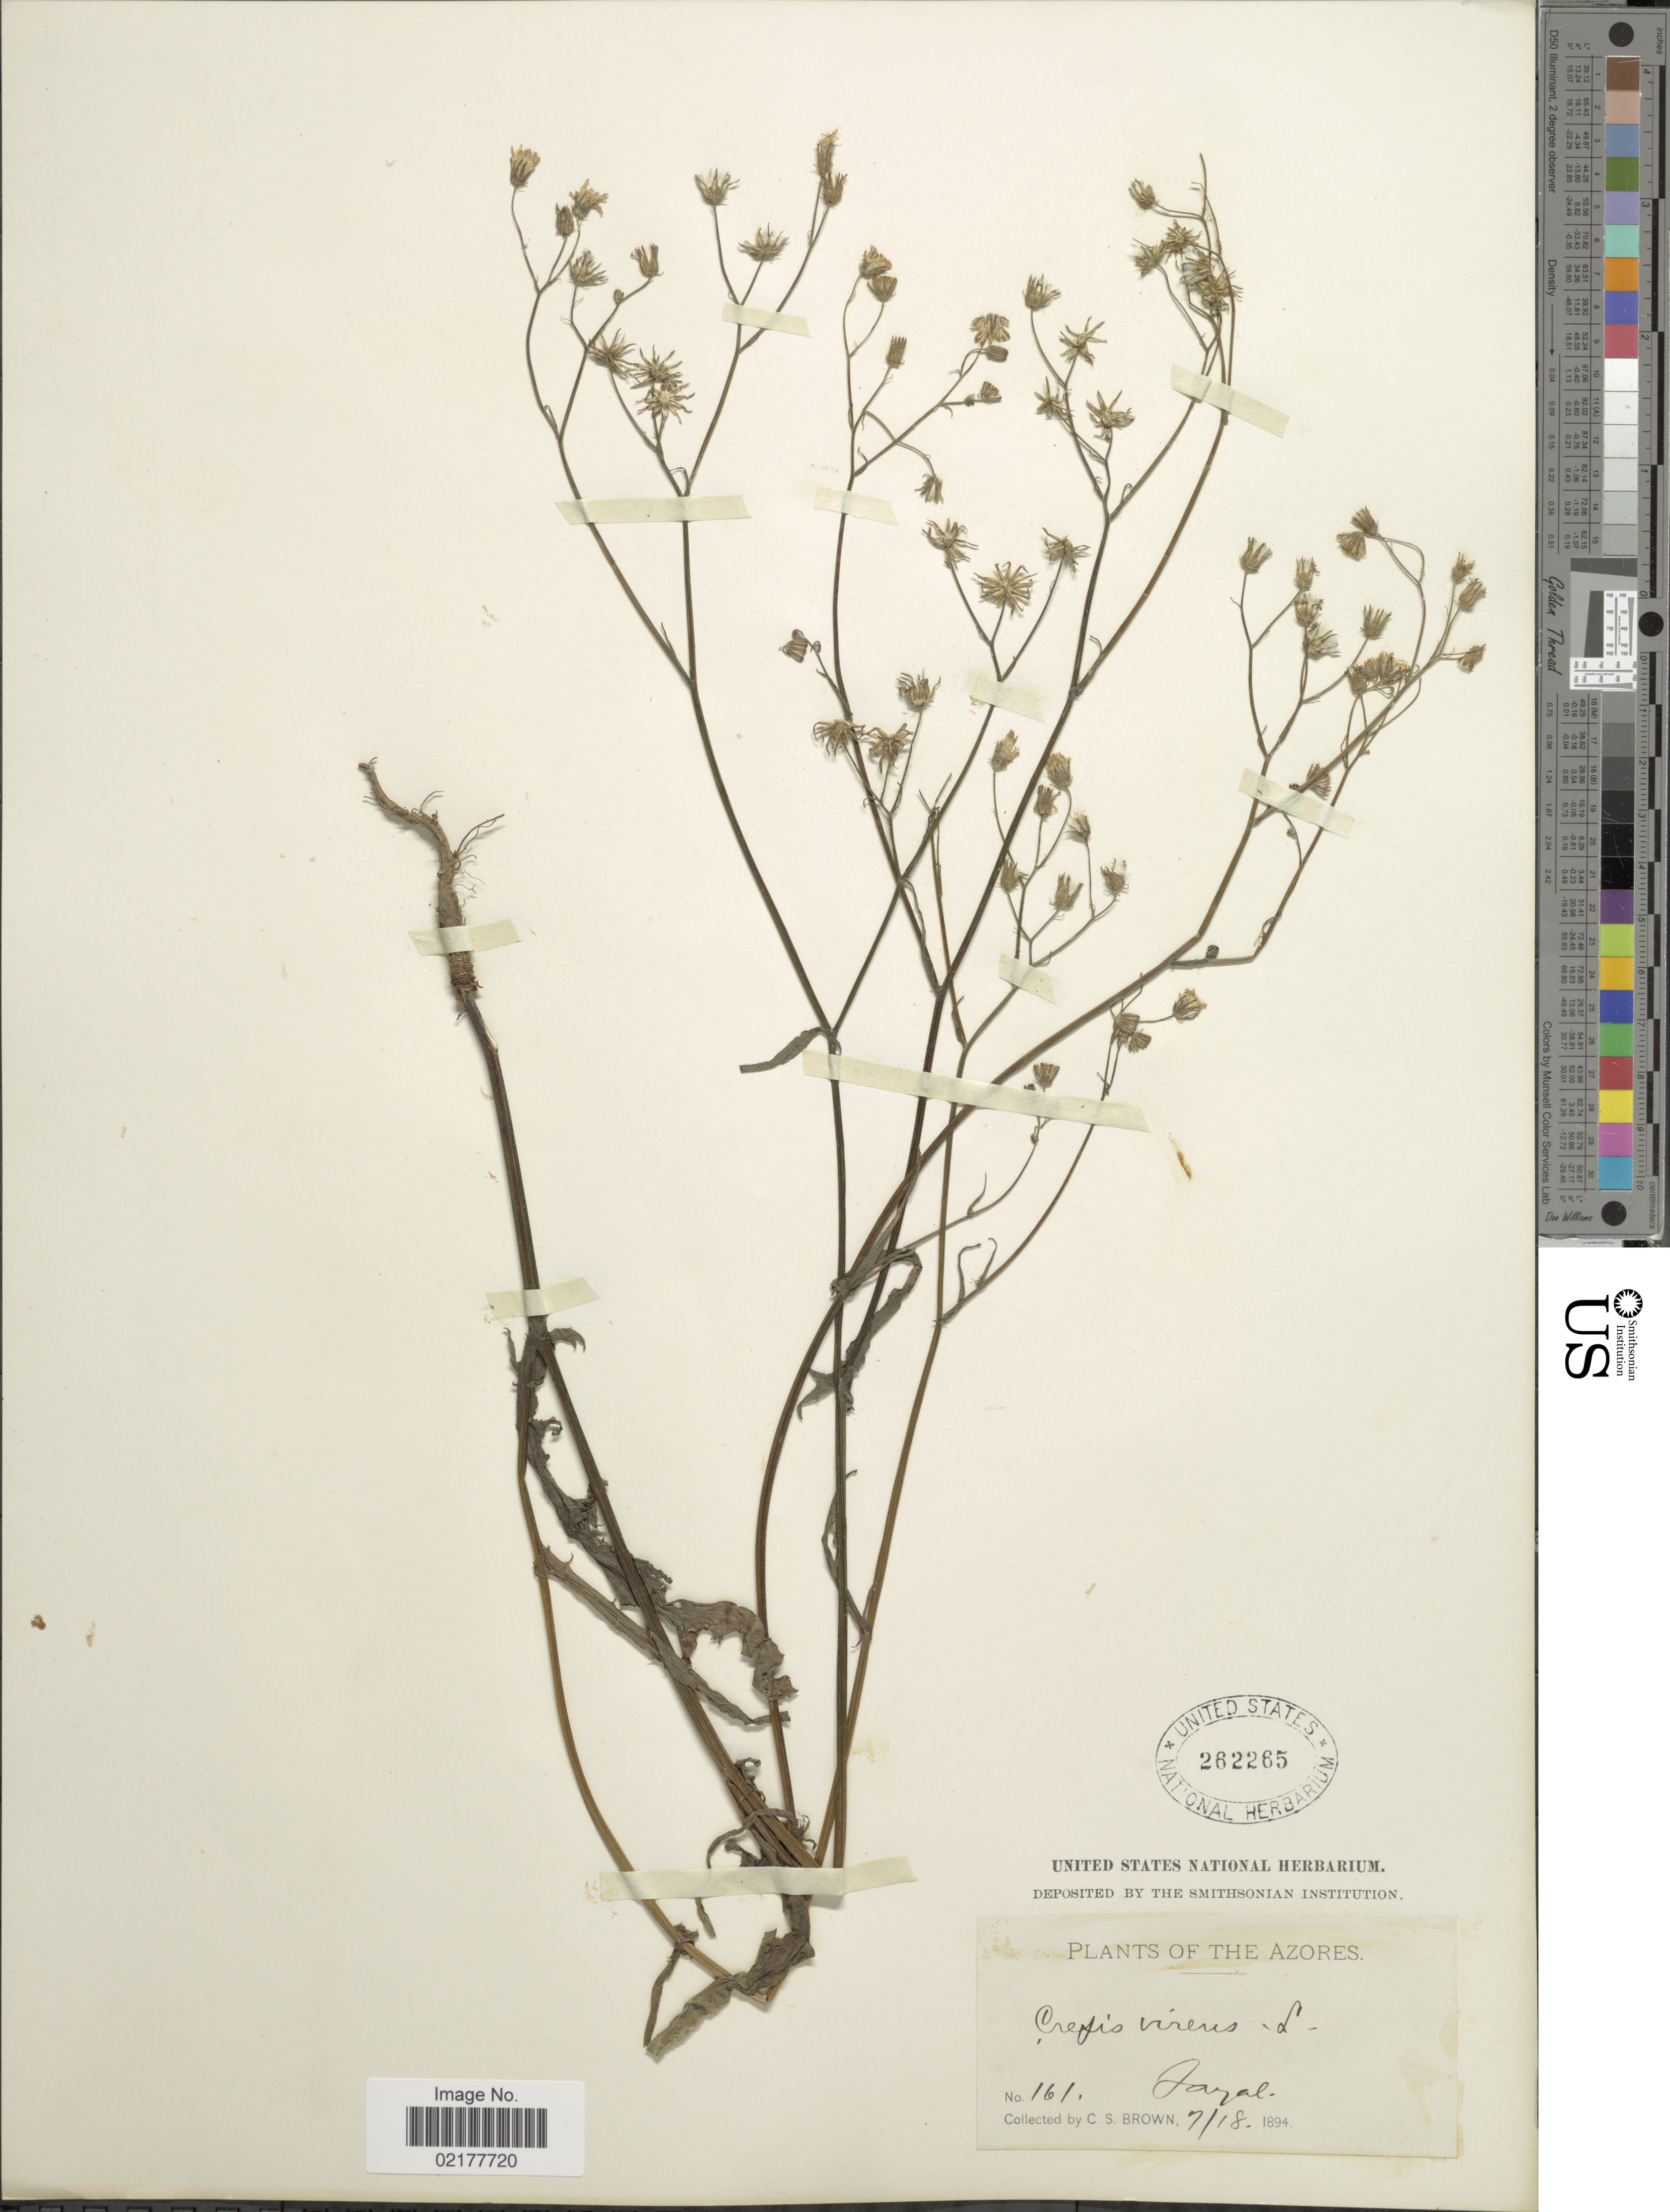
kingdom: Plantae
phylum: Tracheophyta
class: Magnoliopsida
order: Asterales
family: Asteraceae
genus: Crepis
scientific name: Crepis capillaris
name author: (L.) Wallr.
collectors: C. S. Brown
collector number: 161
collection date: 1894-07-18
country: Portugal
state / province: Azores (Aut. Reg.)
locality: Taral [interpreted]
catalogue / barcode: US 262265